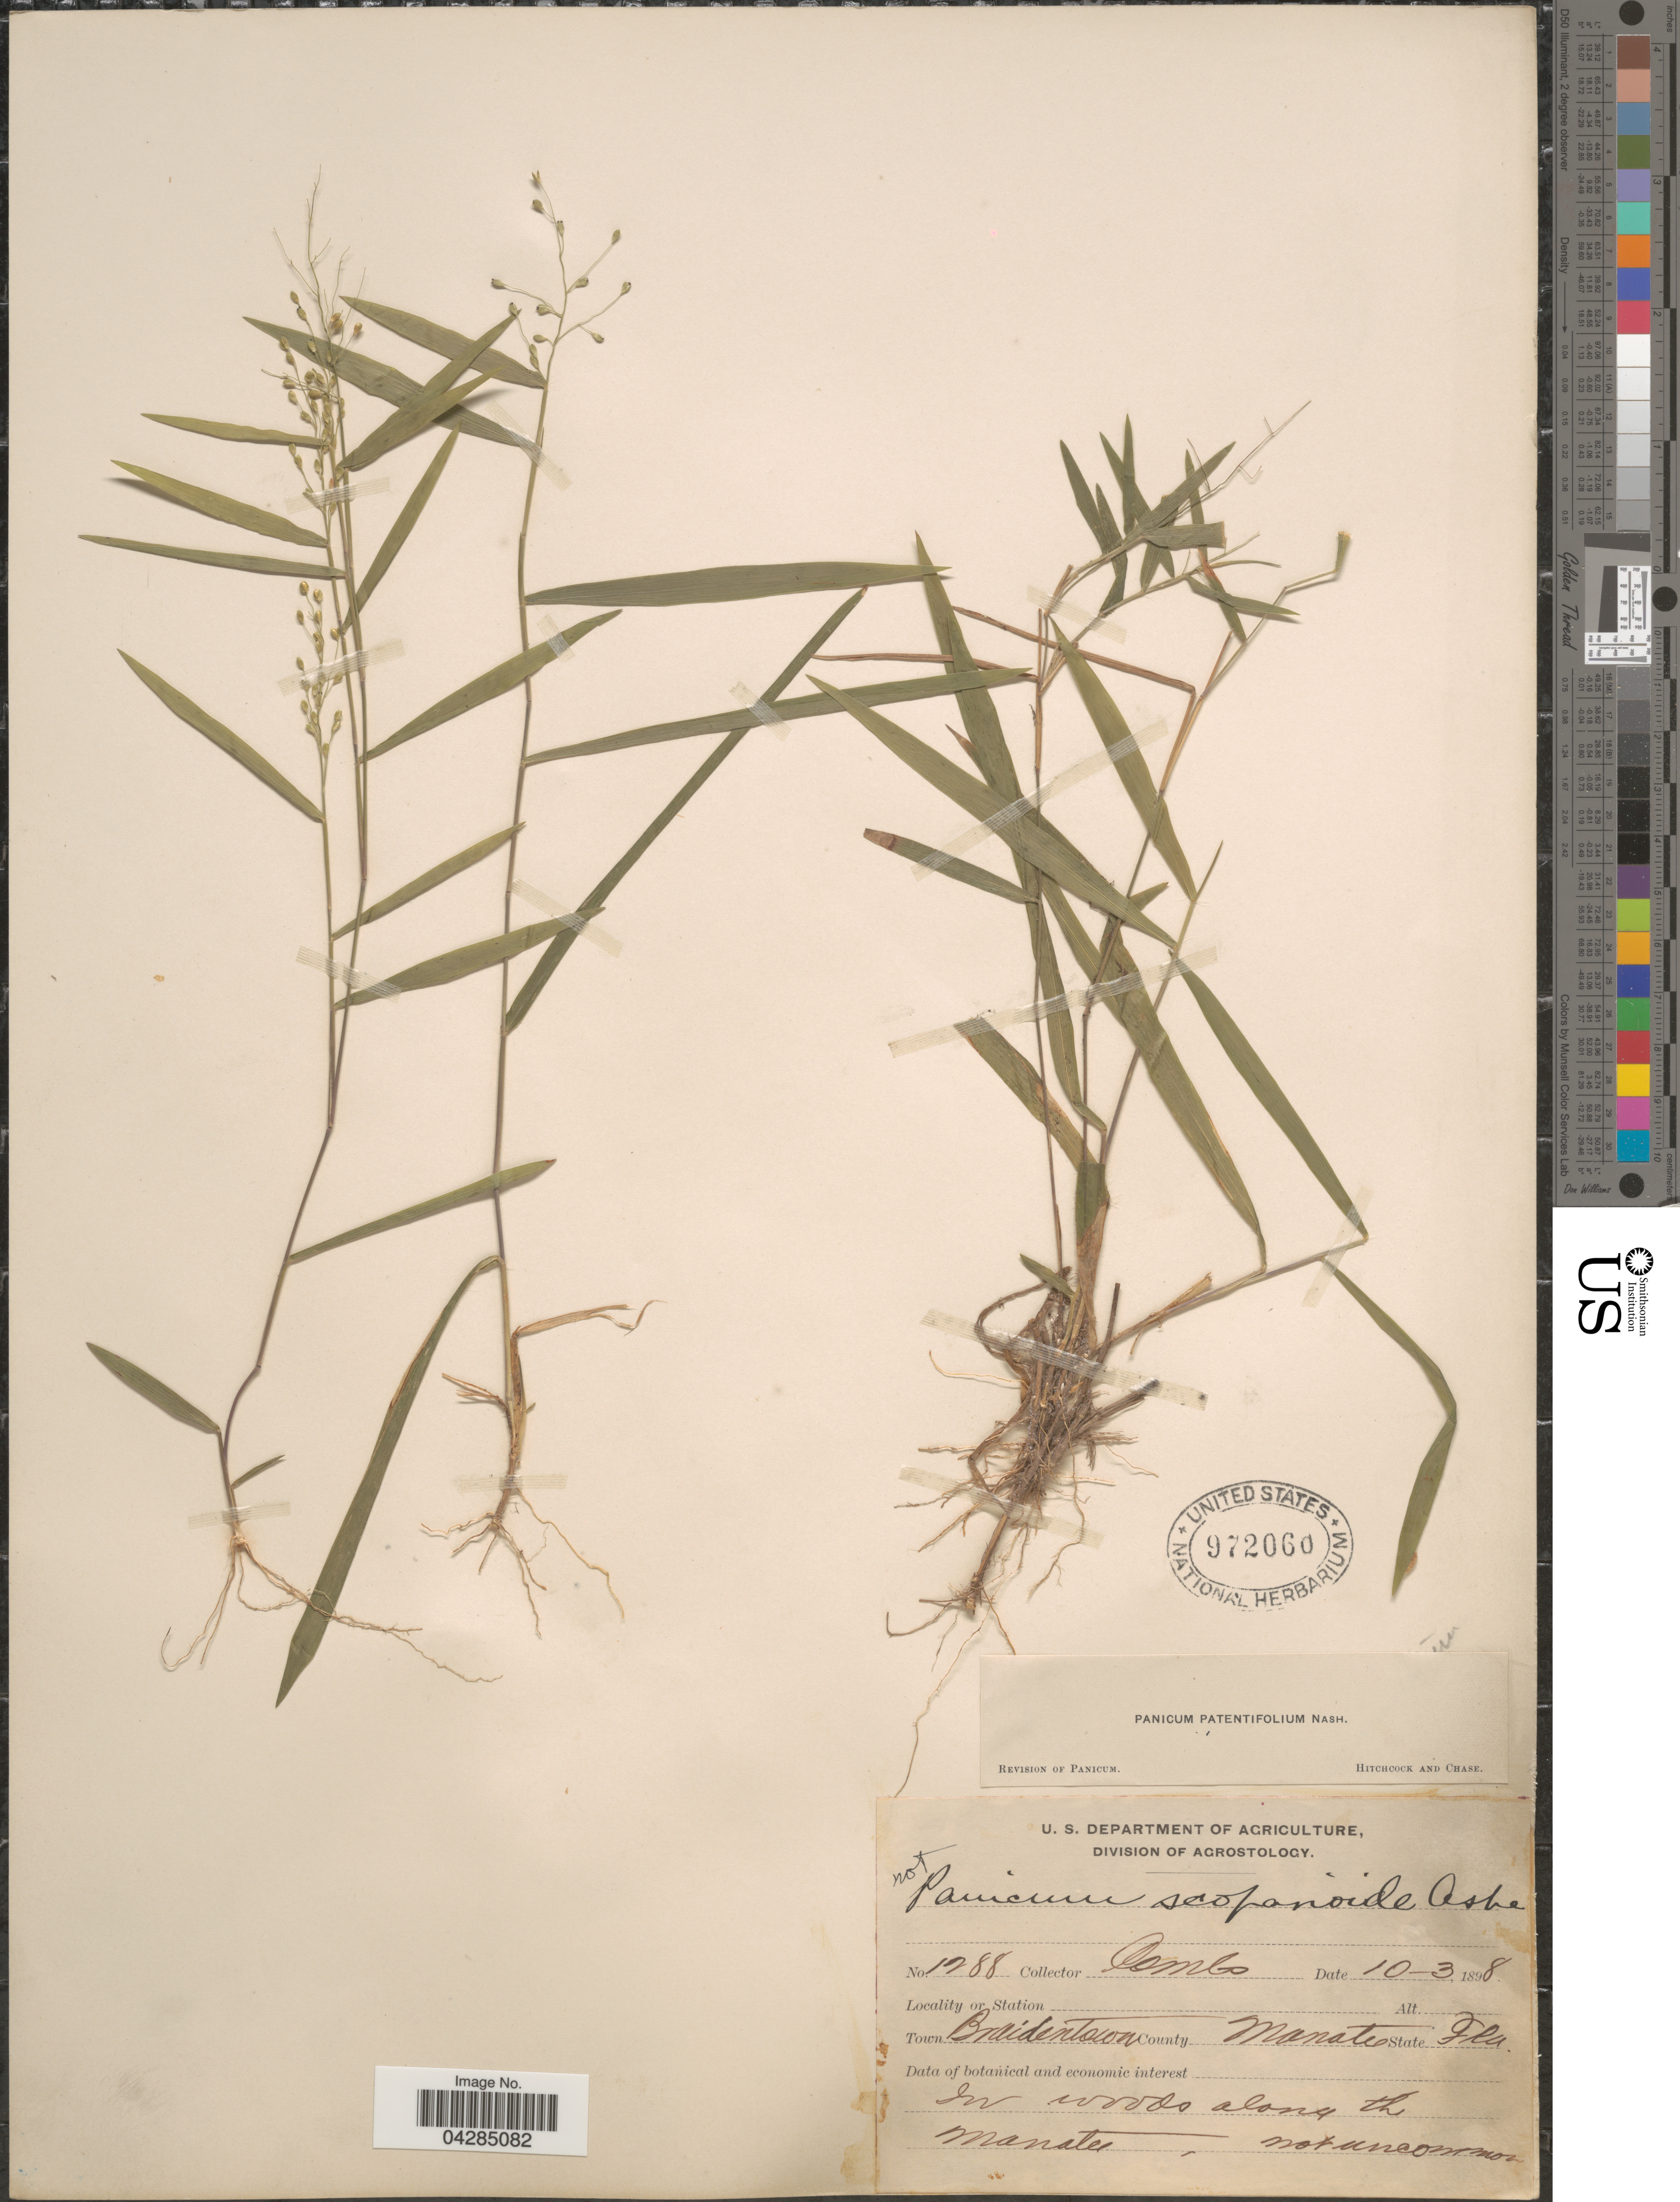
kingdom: Plantae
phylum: Tracheophyta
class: Liliopsida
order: Poales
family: Poaceae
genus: Dichanthelium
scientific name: Dichanthelium portoricense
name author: (Desv. ex Ham.) B.F. Hansen & Wunderlin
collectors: -. Combs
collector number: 1288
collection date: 1898-10-03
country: United States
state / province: Florida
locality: Town Braidentown. County Manatee. In woods along the Manatee.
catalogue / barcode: US 972060